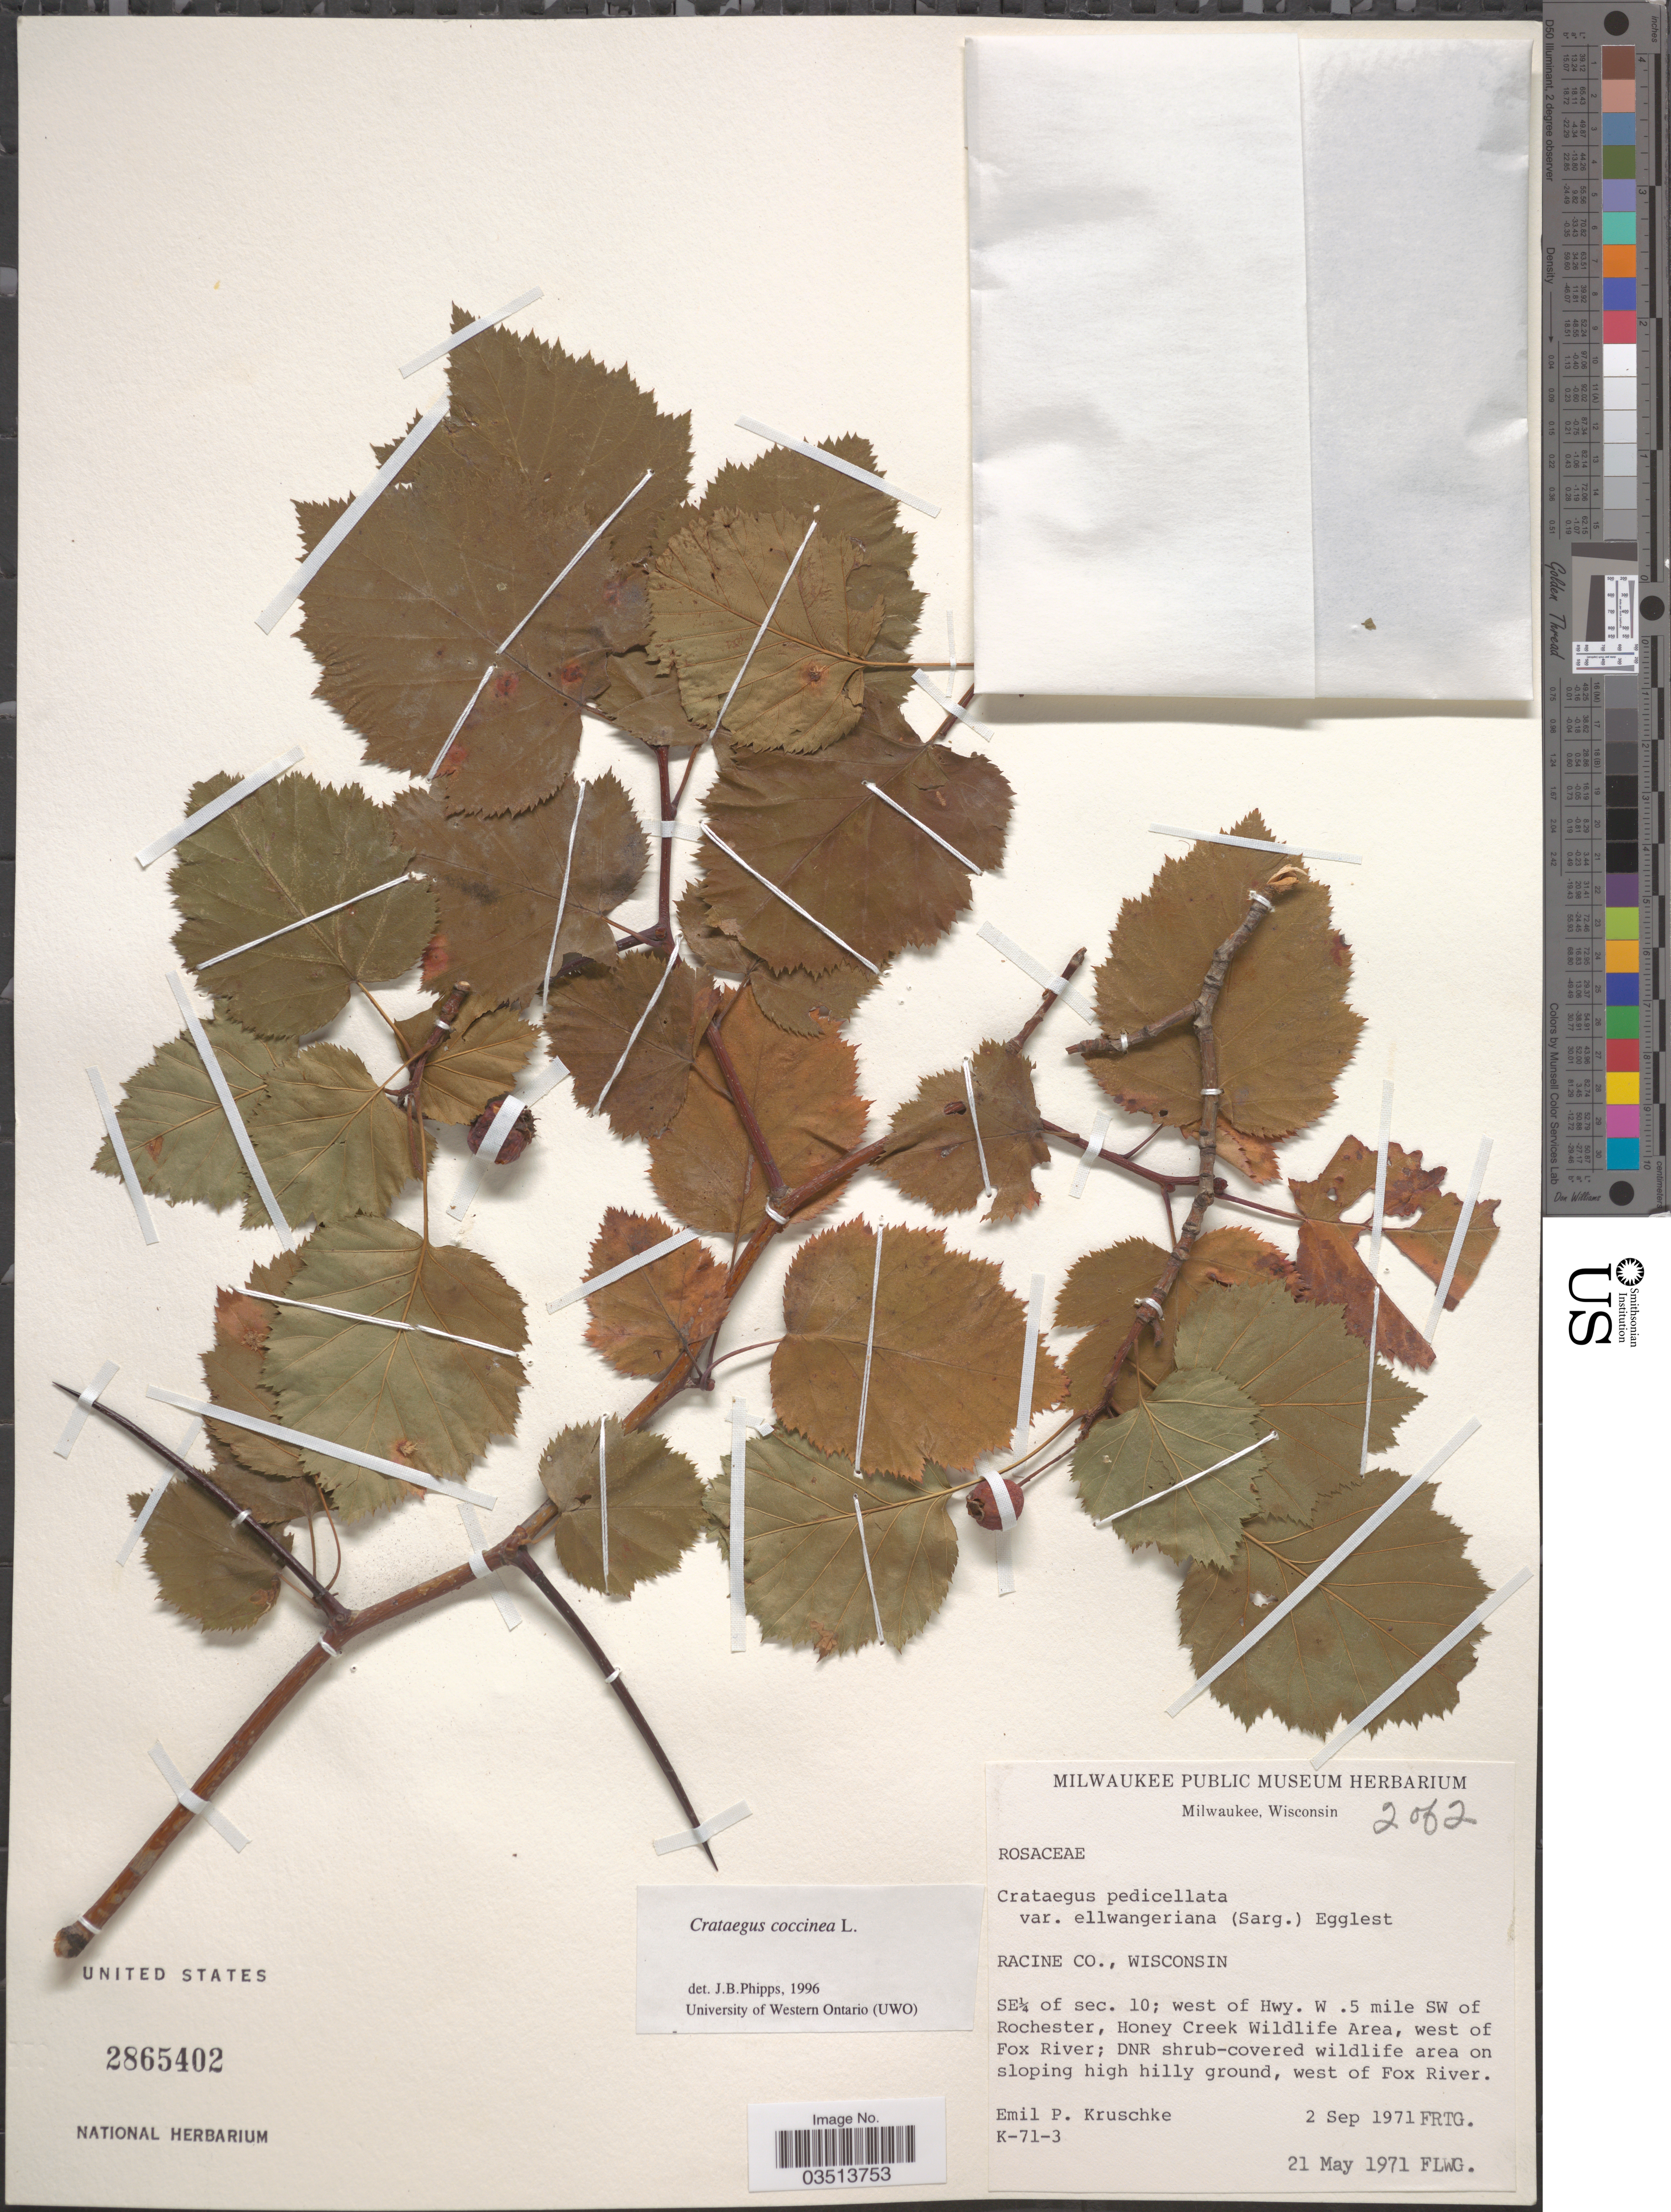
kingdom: Plantae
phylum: Tracheophyta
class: Magnoliopsida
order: Rosales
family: Rosaceae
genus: Crataegus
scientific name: Crataegus coccinea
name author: Ashe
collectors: E. Kruschke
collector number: K-71-3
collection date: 1971-05-21/1971-09-02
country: United States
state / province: Wisconsin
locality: Racine Co. SE¼ of sec. 10; west of Hwy. W .5 mile SW of Rochester, Honey Creek Wildlife Area, west of Fox River, west of Fox River.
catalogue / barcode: US 2865402